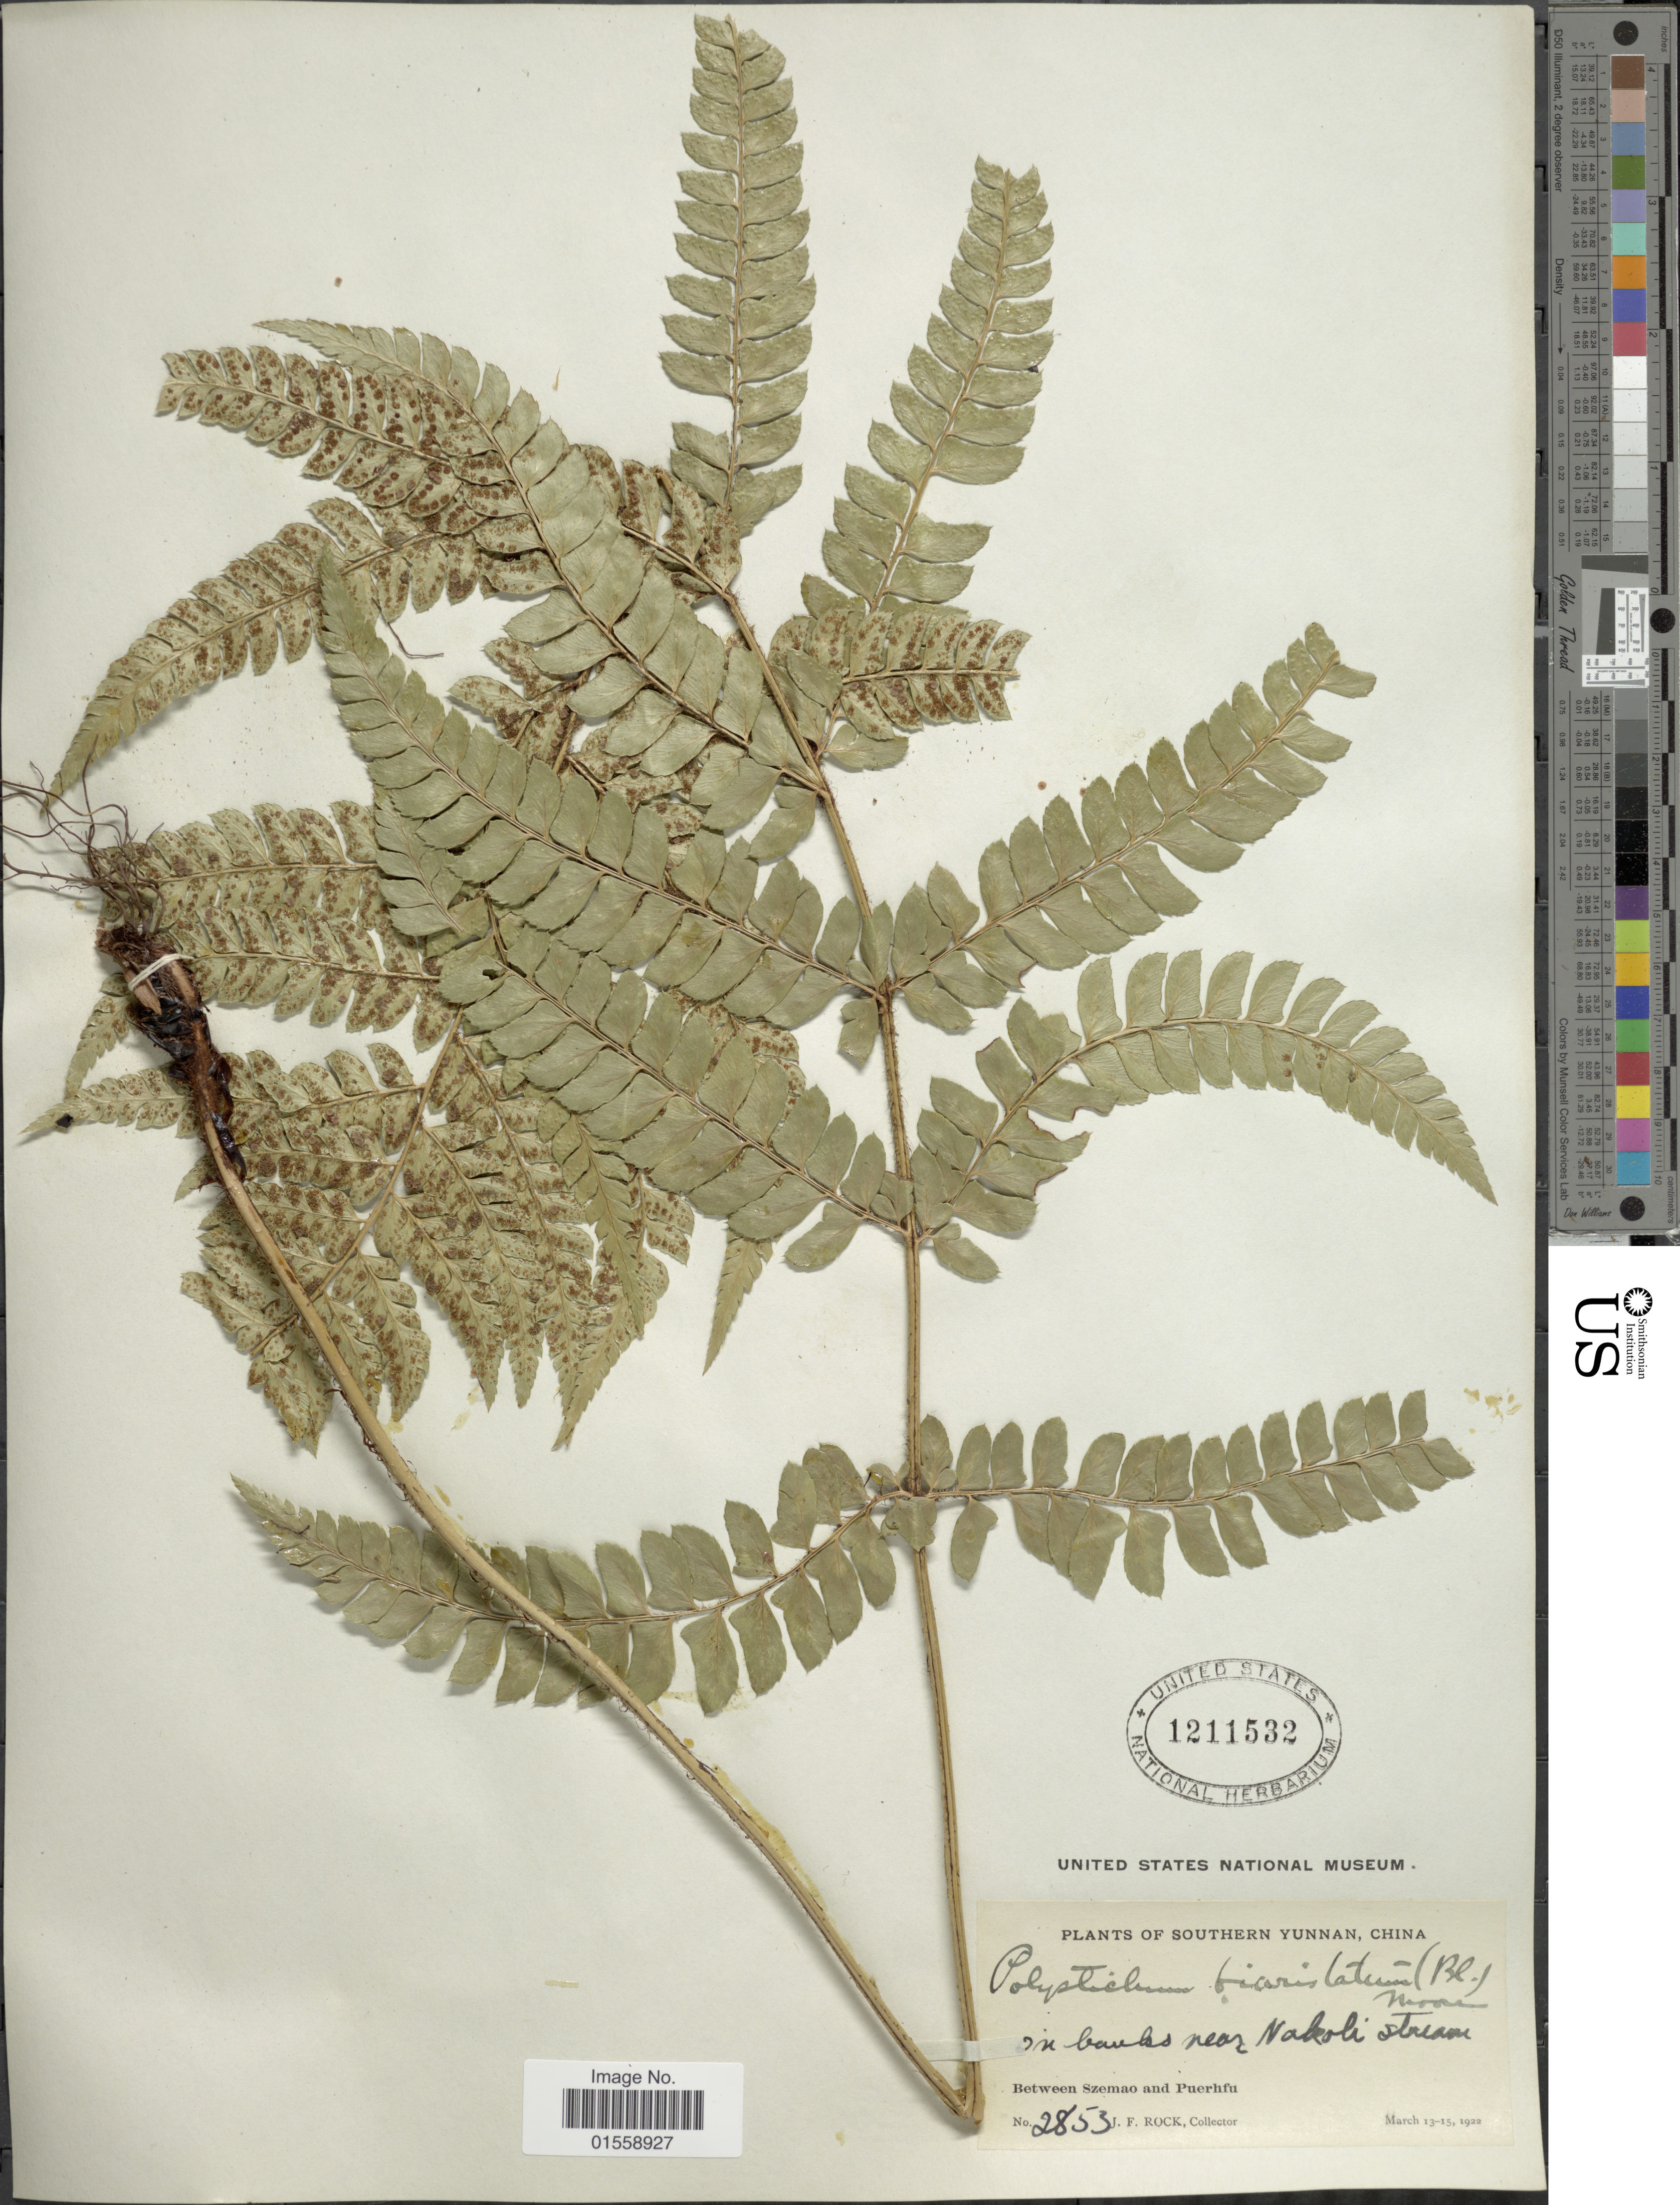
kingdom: Plantae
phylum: Tracheophyta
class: Polypodiopsida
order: Polypodiales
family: Dryopteridaceae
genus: Polystichum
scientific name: Polystichum biaristatum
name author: (Blume) T. Moore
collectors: J. Rock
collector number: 2853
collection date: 1922-03-13/1922-03-15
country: China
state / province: Yunnan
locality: Southern Yunnan, in banks nearNakoli stream, between Szemao and Puerhfu.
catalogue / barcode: US 1211532